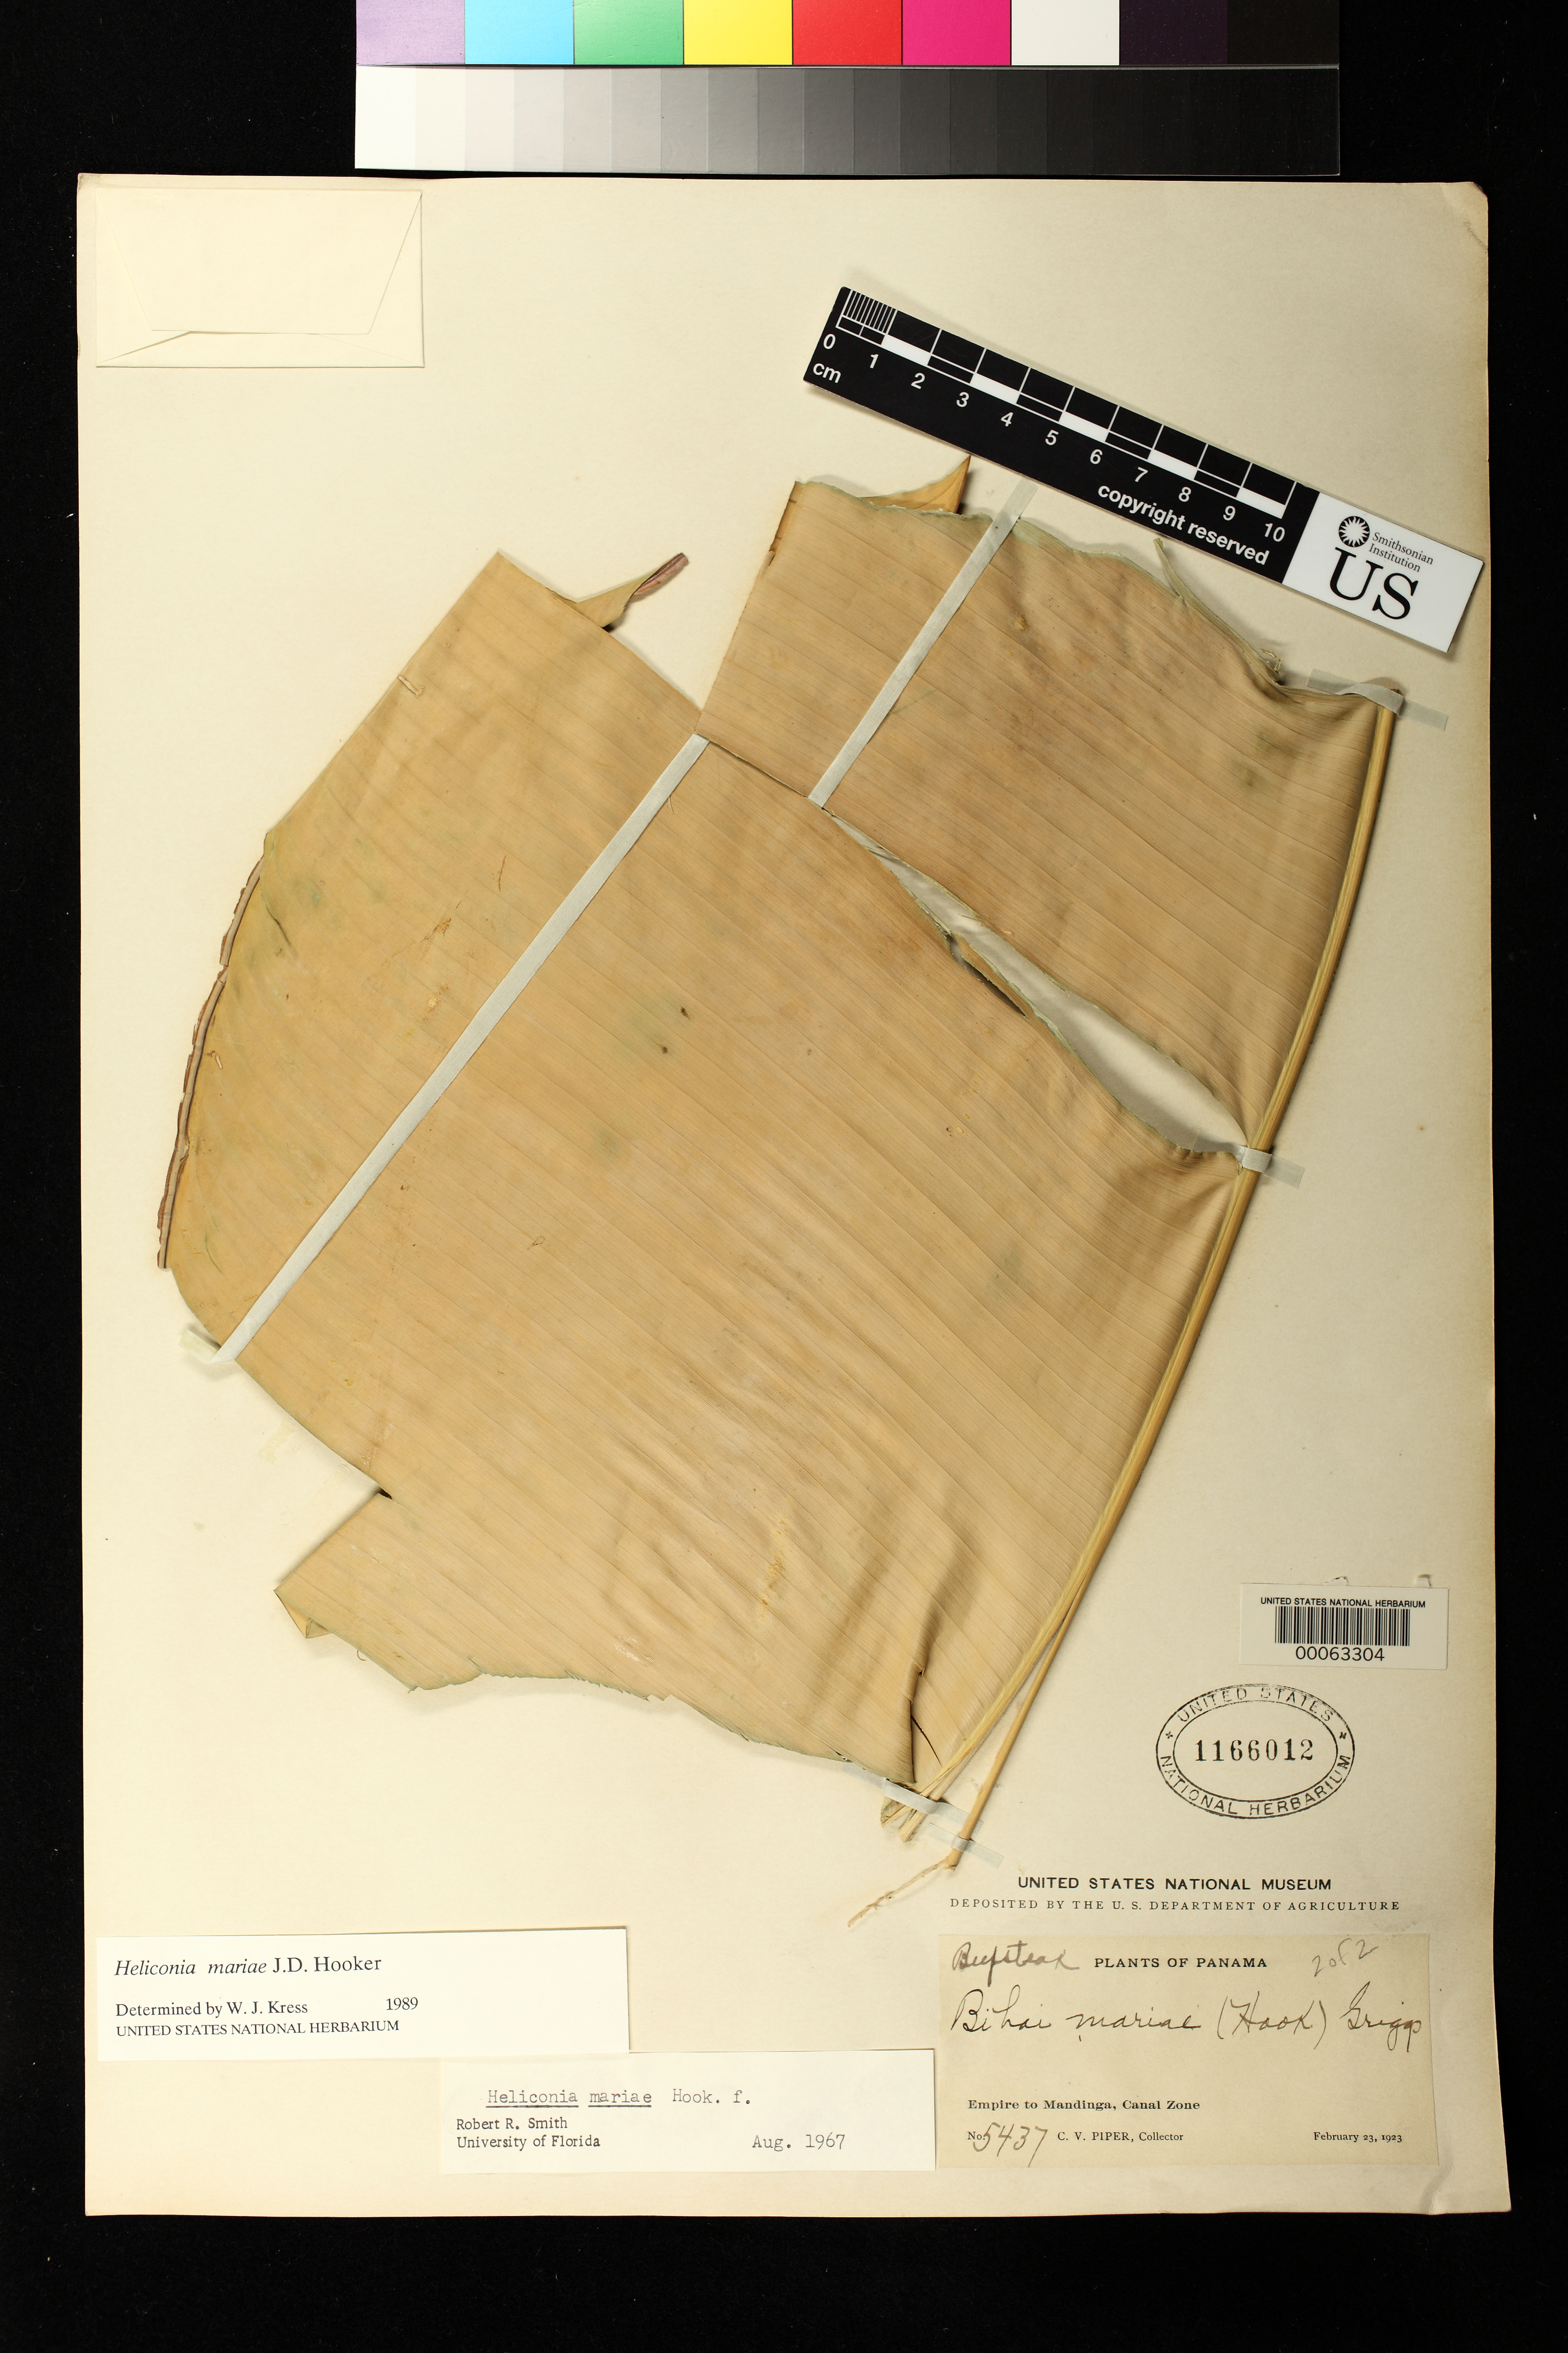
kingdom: Plantae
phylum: Tracheophyta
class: Liliopsida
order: Zingiberales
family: Heliconiaceae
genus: Heliconia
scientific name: Heliconia mariae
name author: Hook. f.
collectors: C. V. Piper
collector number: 5437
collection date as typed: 23 Feb 1923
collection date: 1923-02-23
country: Panama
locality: Empire to Mandinga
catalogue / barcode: US 1166012